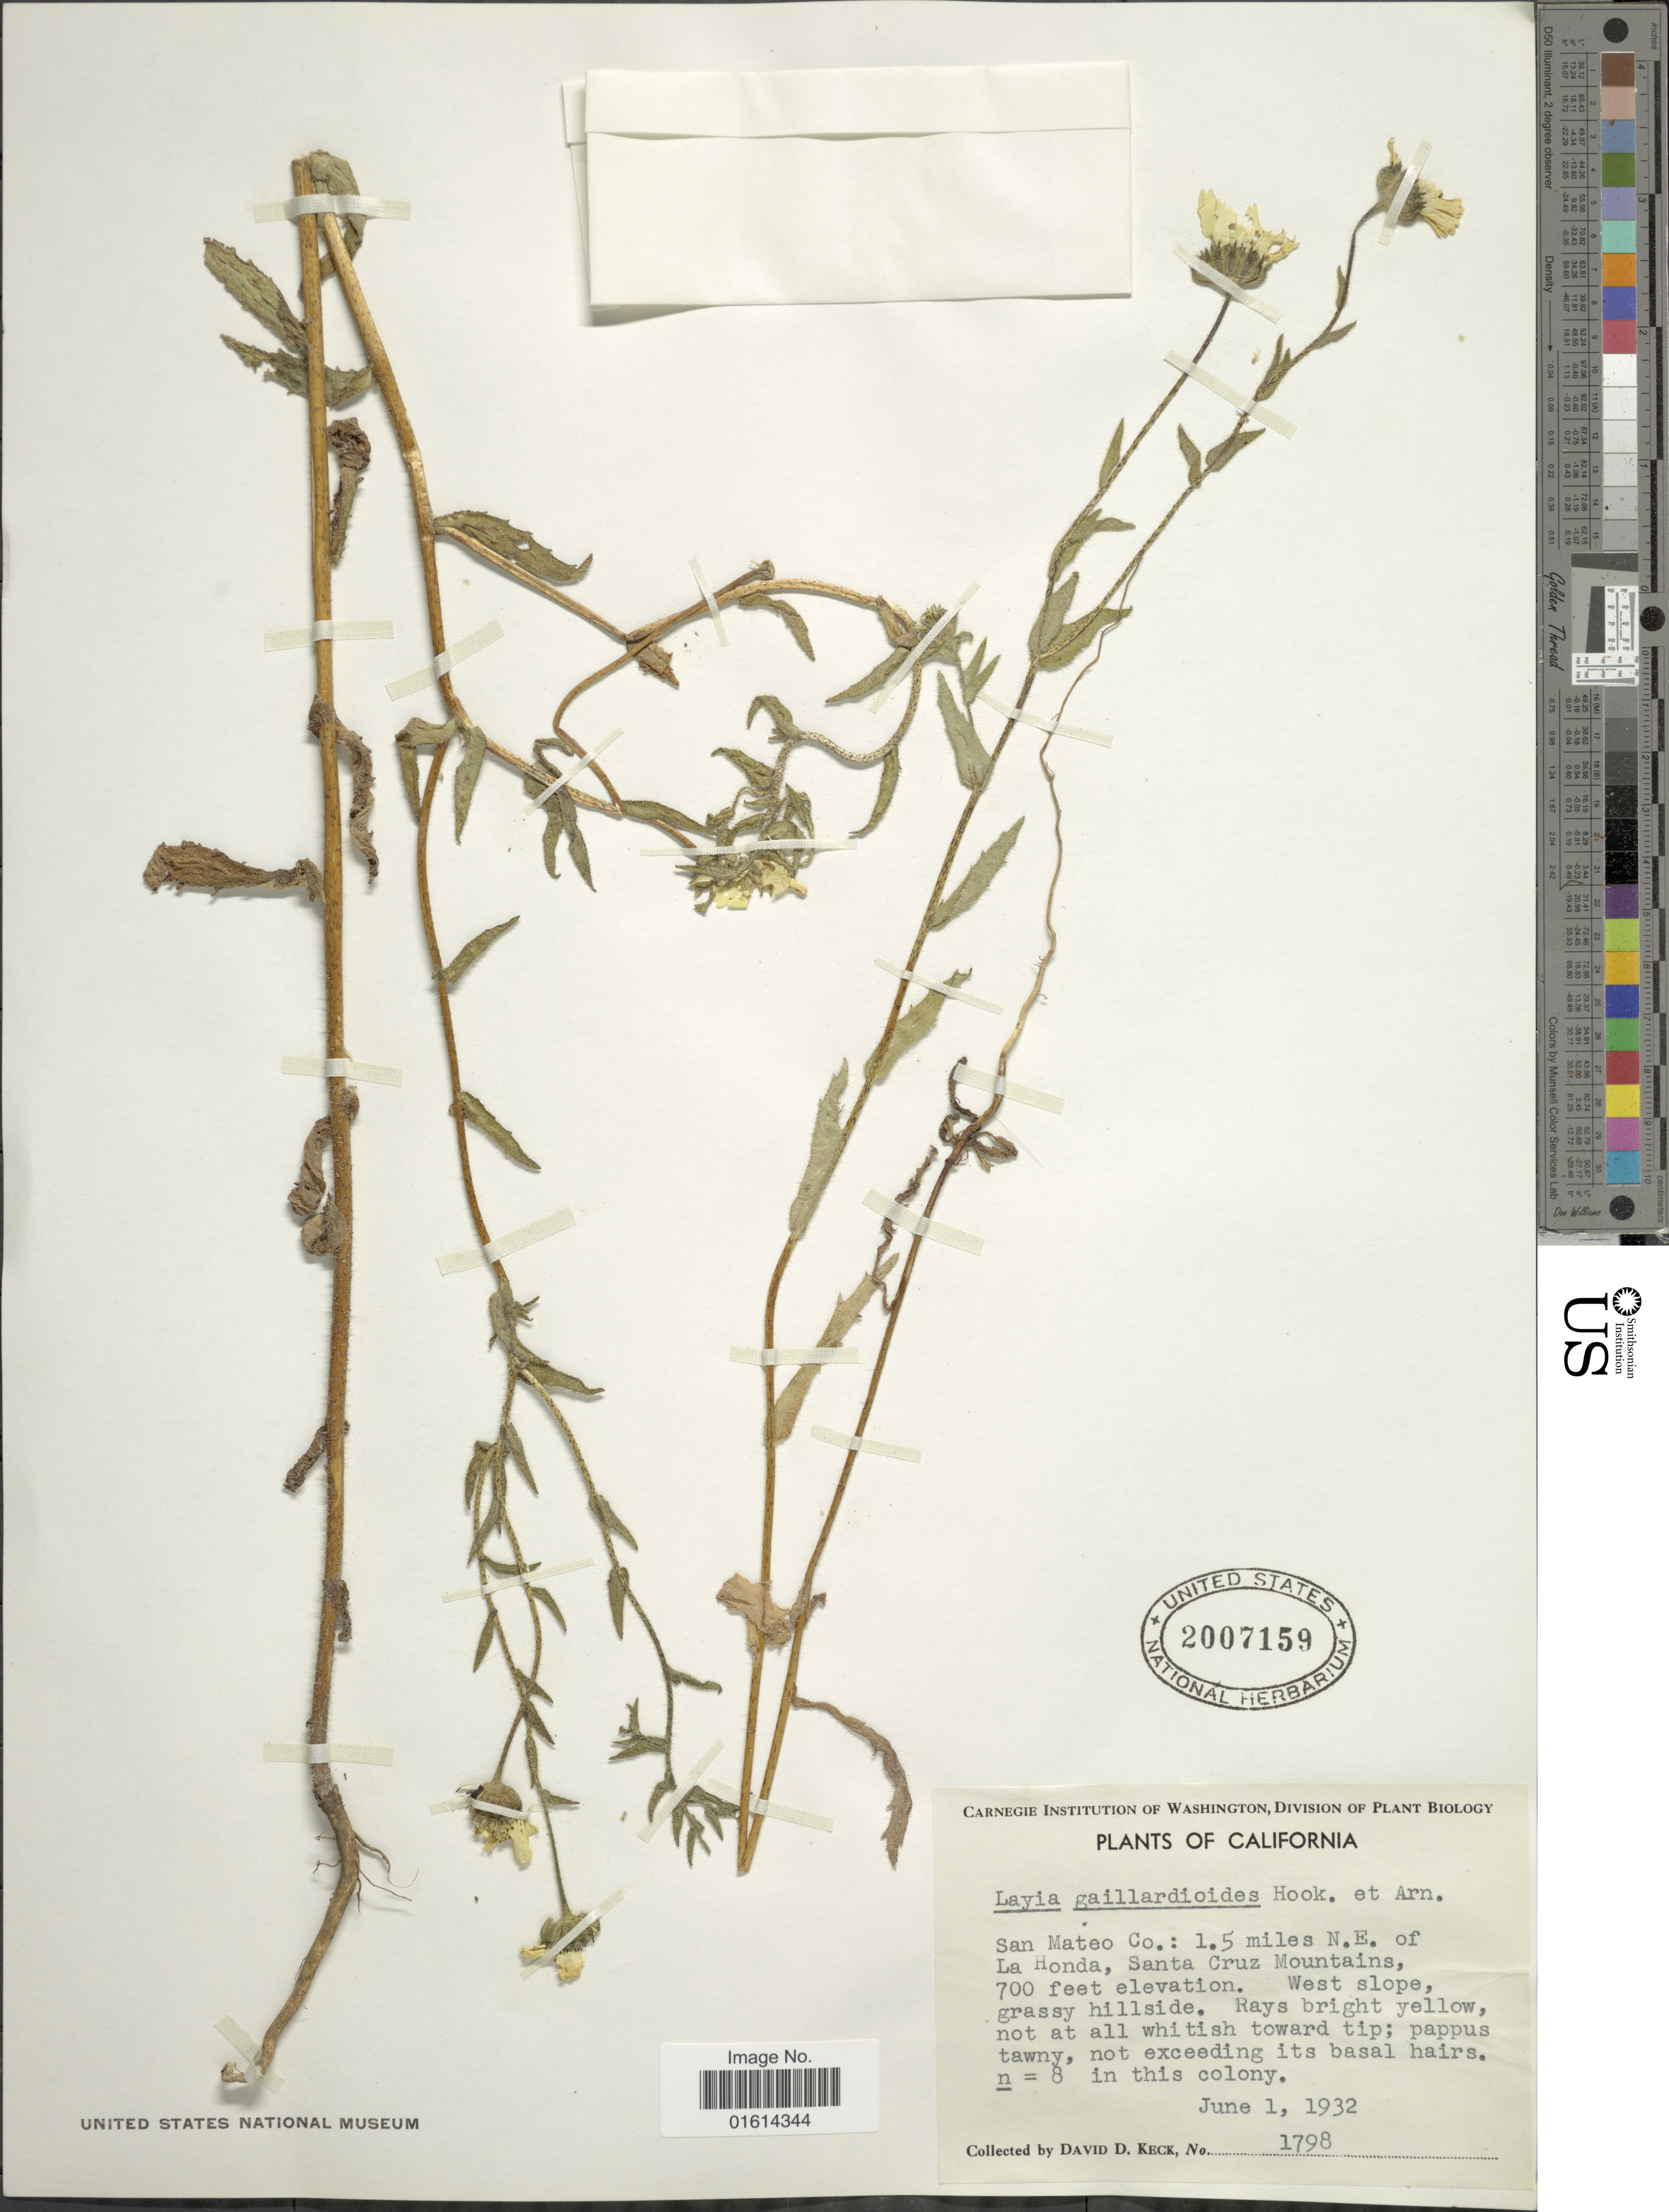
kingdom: Plantae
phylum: Tracheophyta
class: Magnoliopsida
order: Asterales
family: Asteraceae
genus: Layia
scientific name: Layia gaillardioides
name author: (Hook. & Arn.) DC.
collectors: D. D. Keck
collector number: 1798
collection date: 1932-06-01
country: United States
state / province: California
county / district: San Mateo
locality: San Mateo Co., 1.5 miles N. E. of La Honda, Santa Cruz Mountains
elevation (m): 213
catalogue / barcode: US 2007159